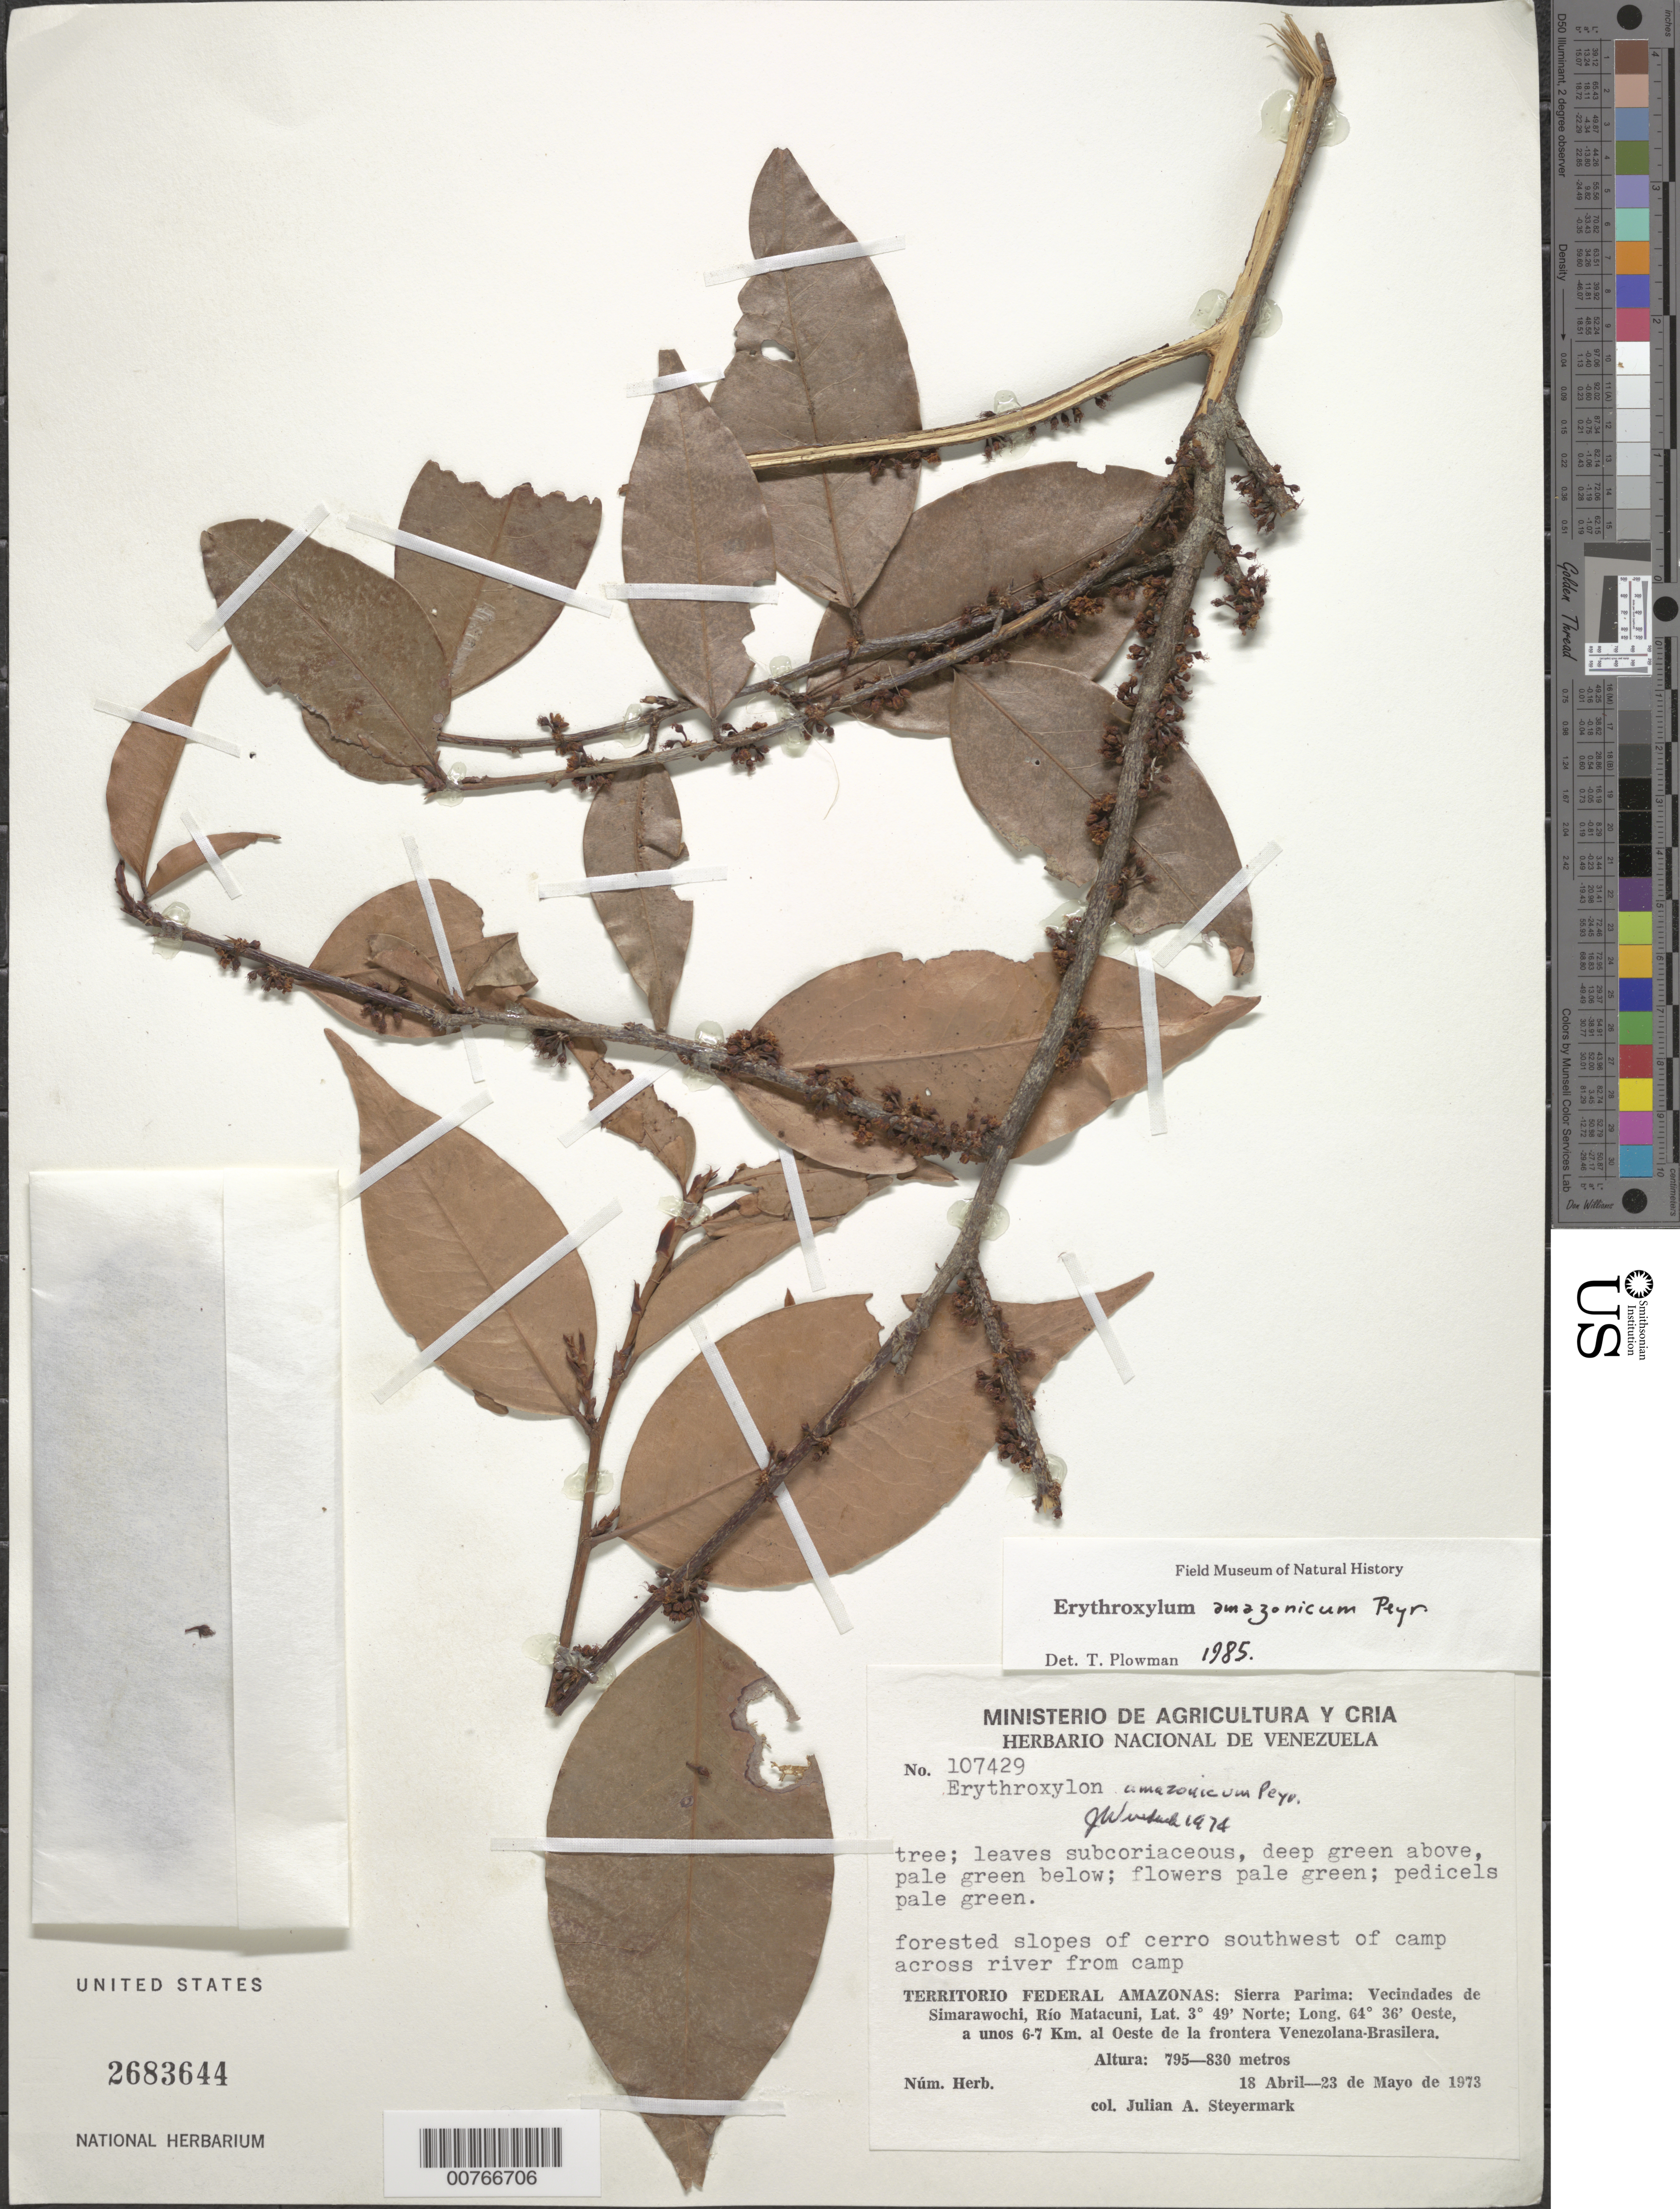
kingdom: Plantae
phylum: Tracheophyta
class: Magnoliopsida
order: Malpighiales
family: Erythroxylaceae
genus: Erythroxylum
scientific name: Erythroxylum amazonicum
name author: Peyr.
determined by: Plowman, Timothy C.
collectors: J. Steyermark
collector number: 107429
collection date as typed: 18-Apr-73 to 23-May-73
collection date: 1973-04-18/1973-05-23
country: Venezuela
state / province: Amazonas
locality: Sierra Parima; vec de Simarawochi, Río Matacuni, a unos 6-7 km al oeste de la frontera Venezolana-Brasilera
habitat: Forested slopes of cerro across river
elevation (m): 795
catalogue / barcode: US 2683644